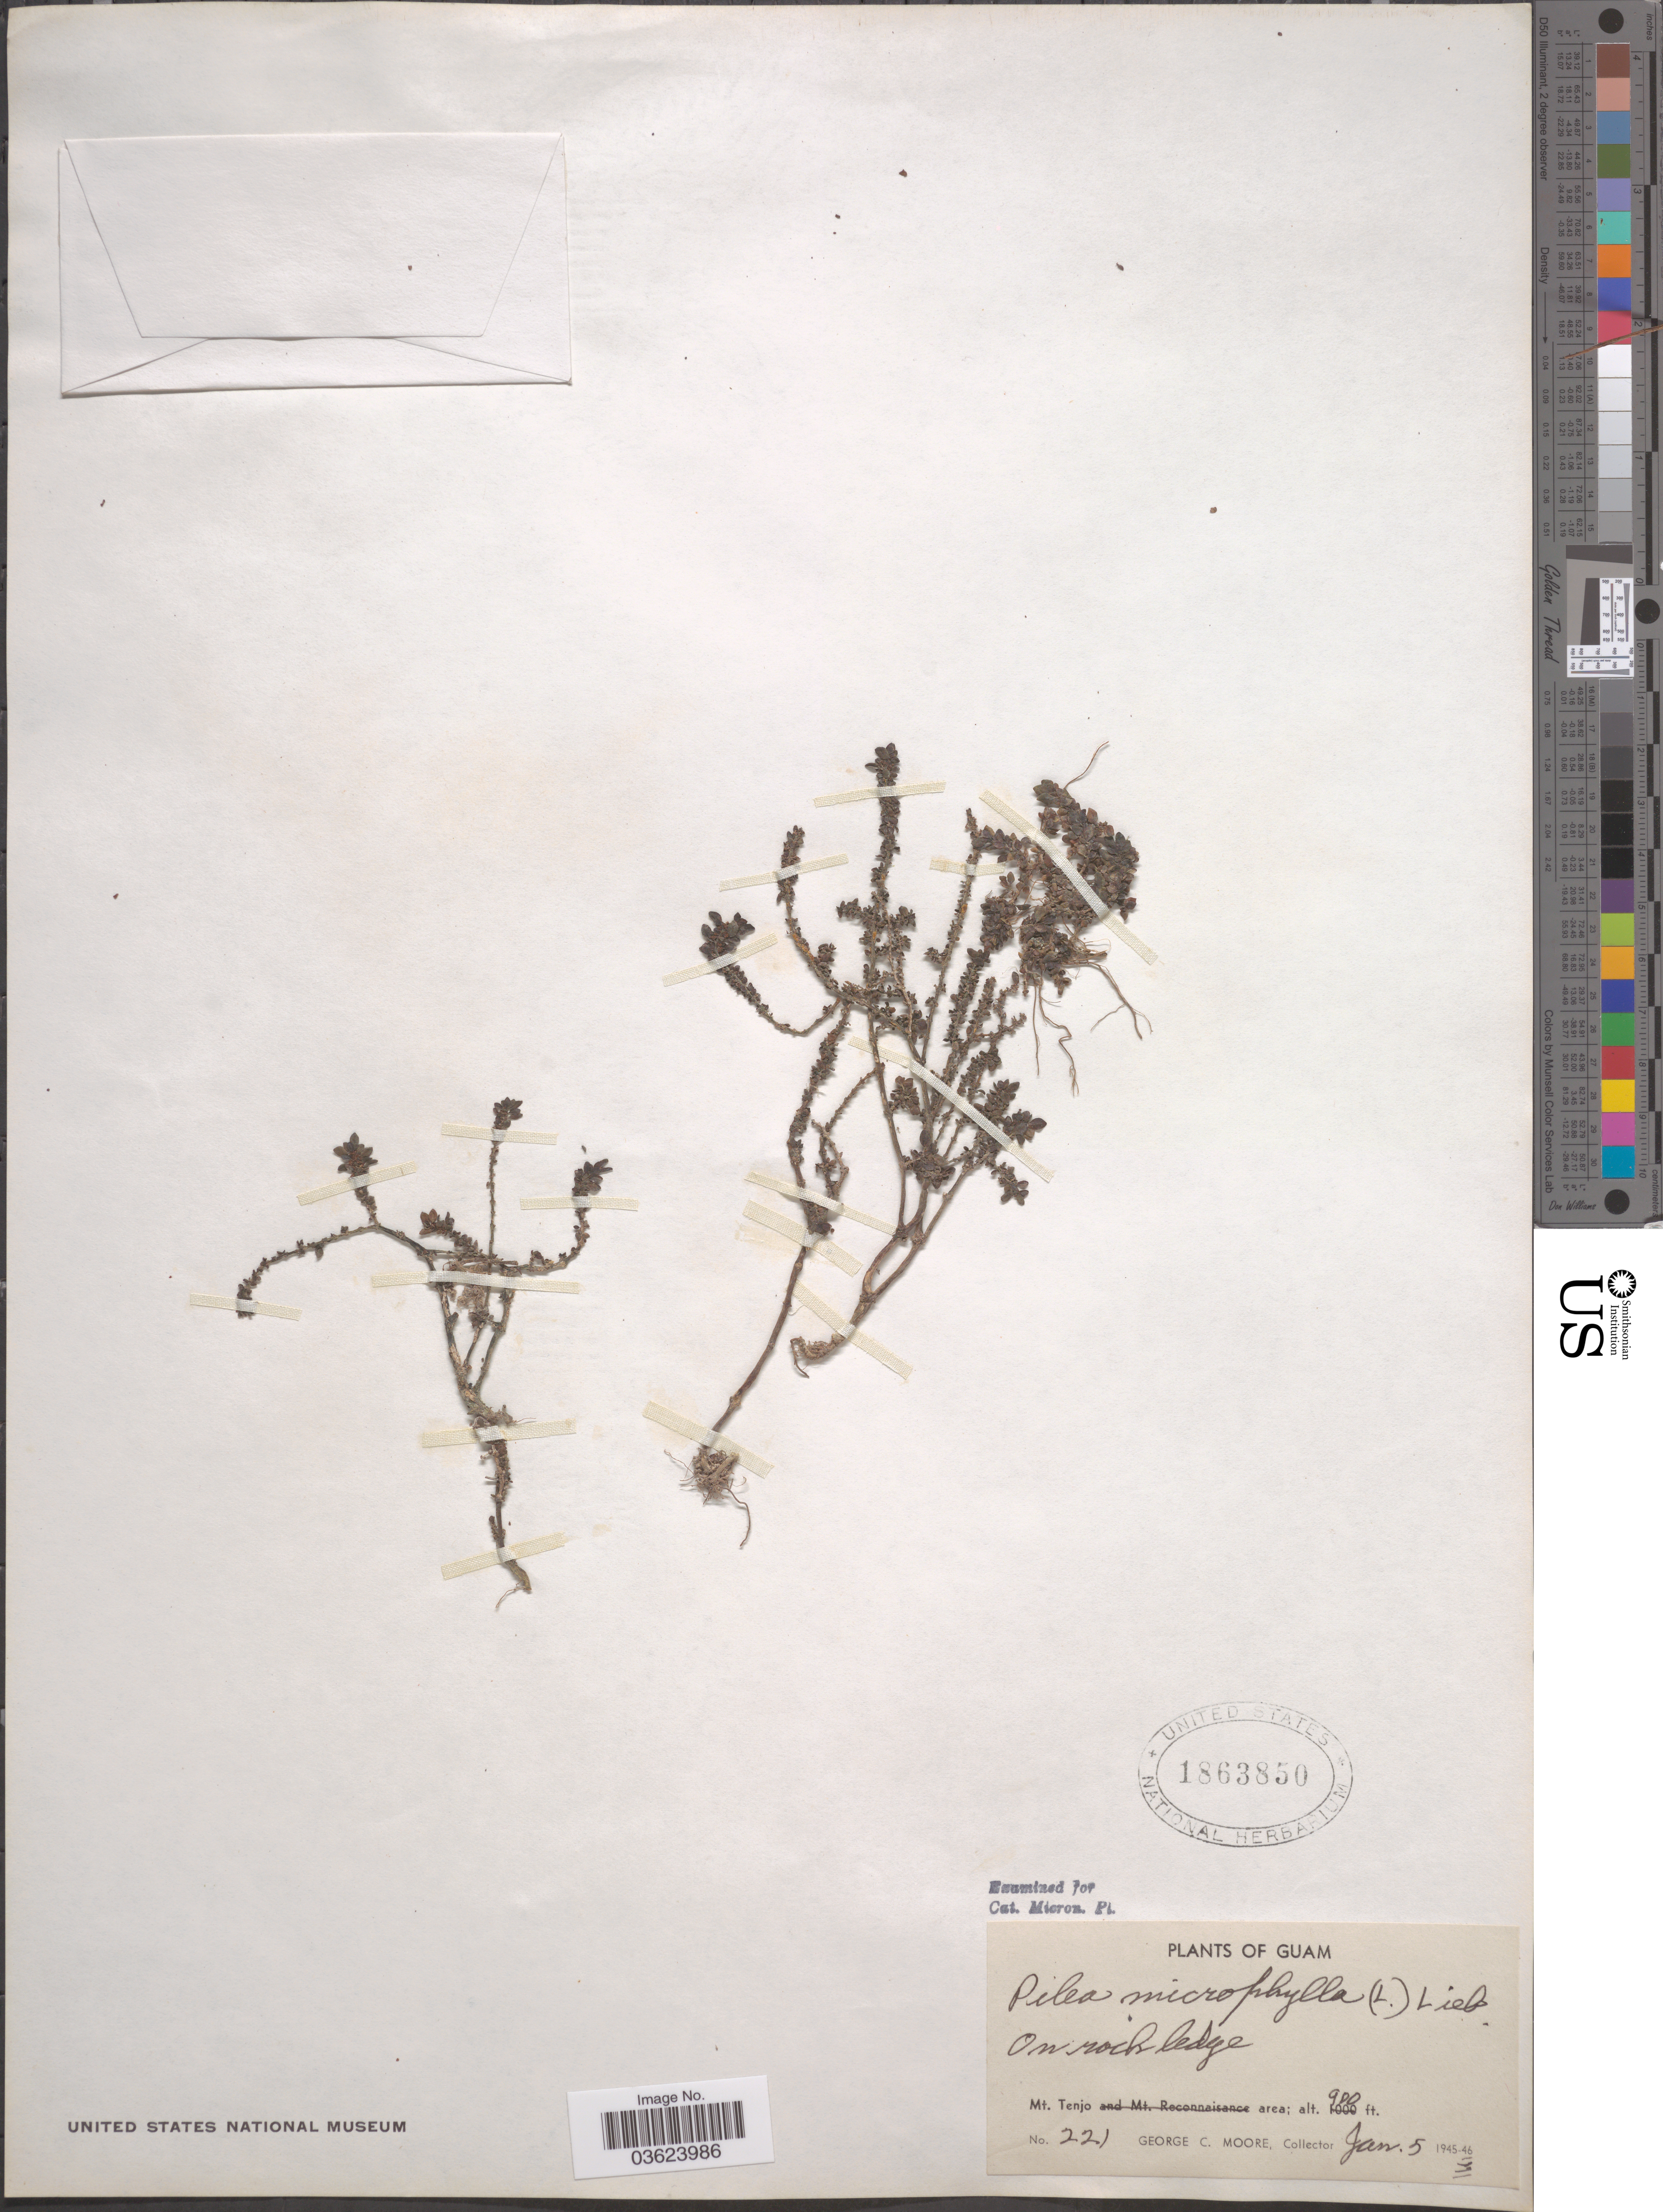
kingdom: Plantae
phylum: Tracheophyta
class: Magnoliopsida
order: Rosales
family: Urticaceae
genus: Pilea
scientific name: Pilea microphylla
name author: (L.) Liebm.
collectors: G. C. Moore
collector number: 221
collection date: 1946-01-05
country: Guam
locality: Mt. Tenjo area.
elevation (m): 274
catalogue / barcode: US 1863850